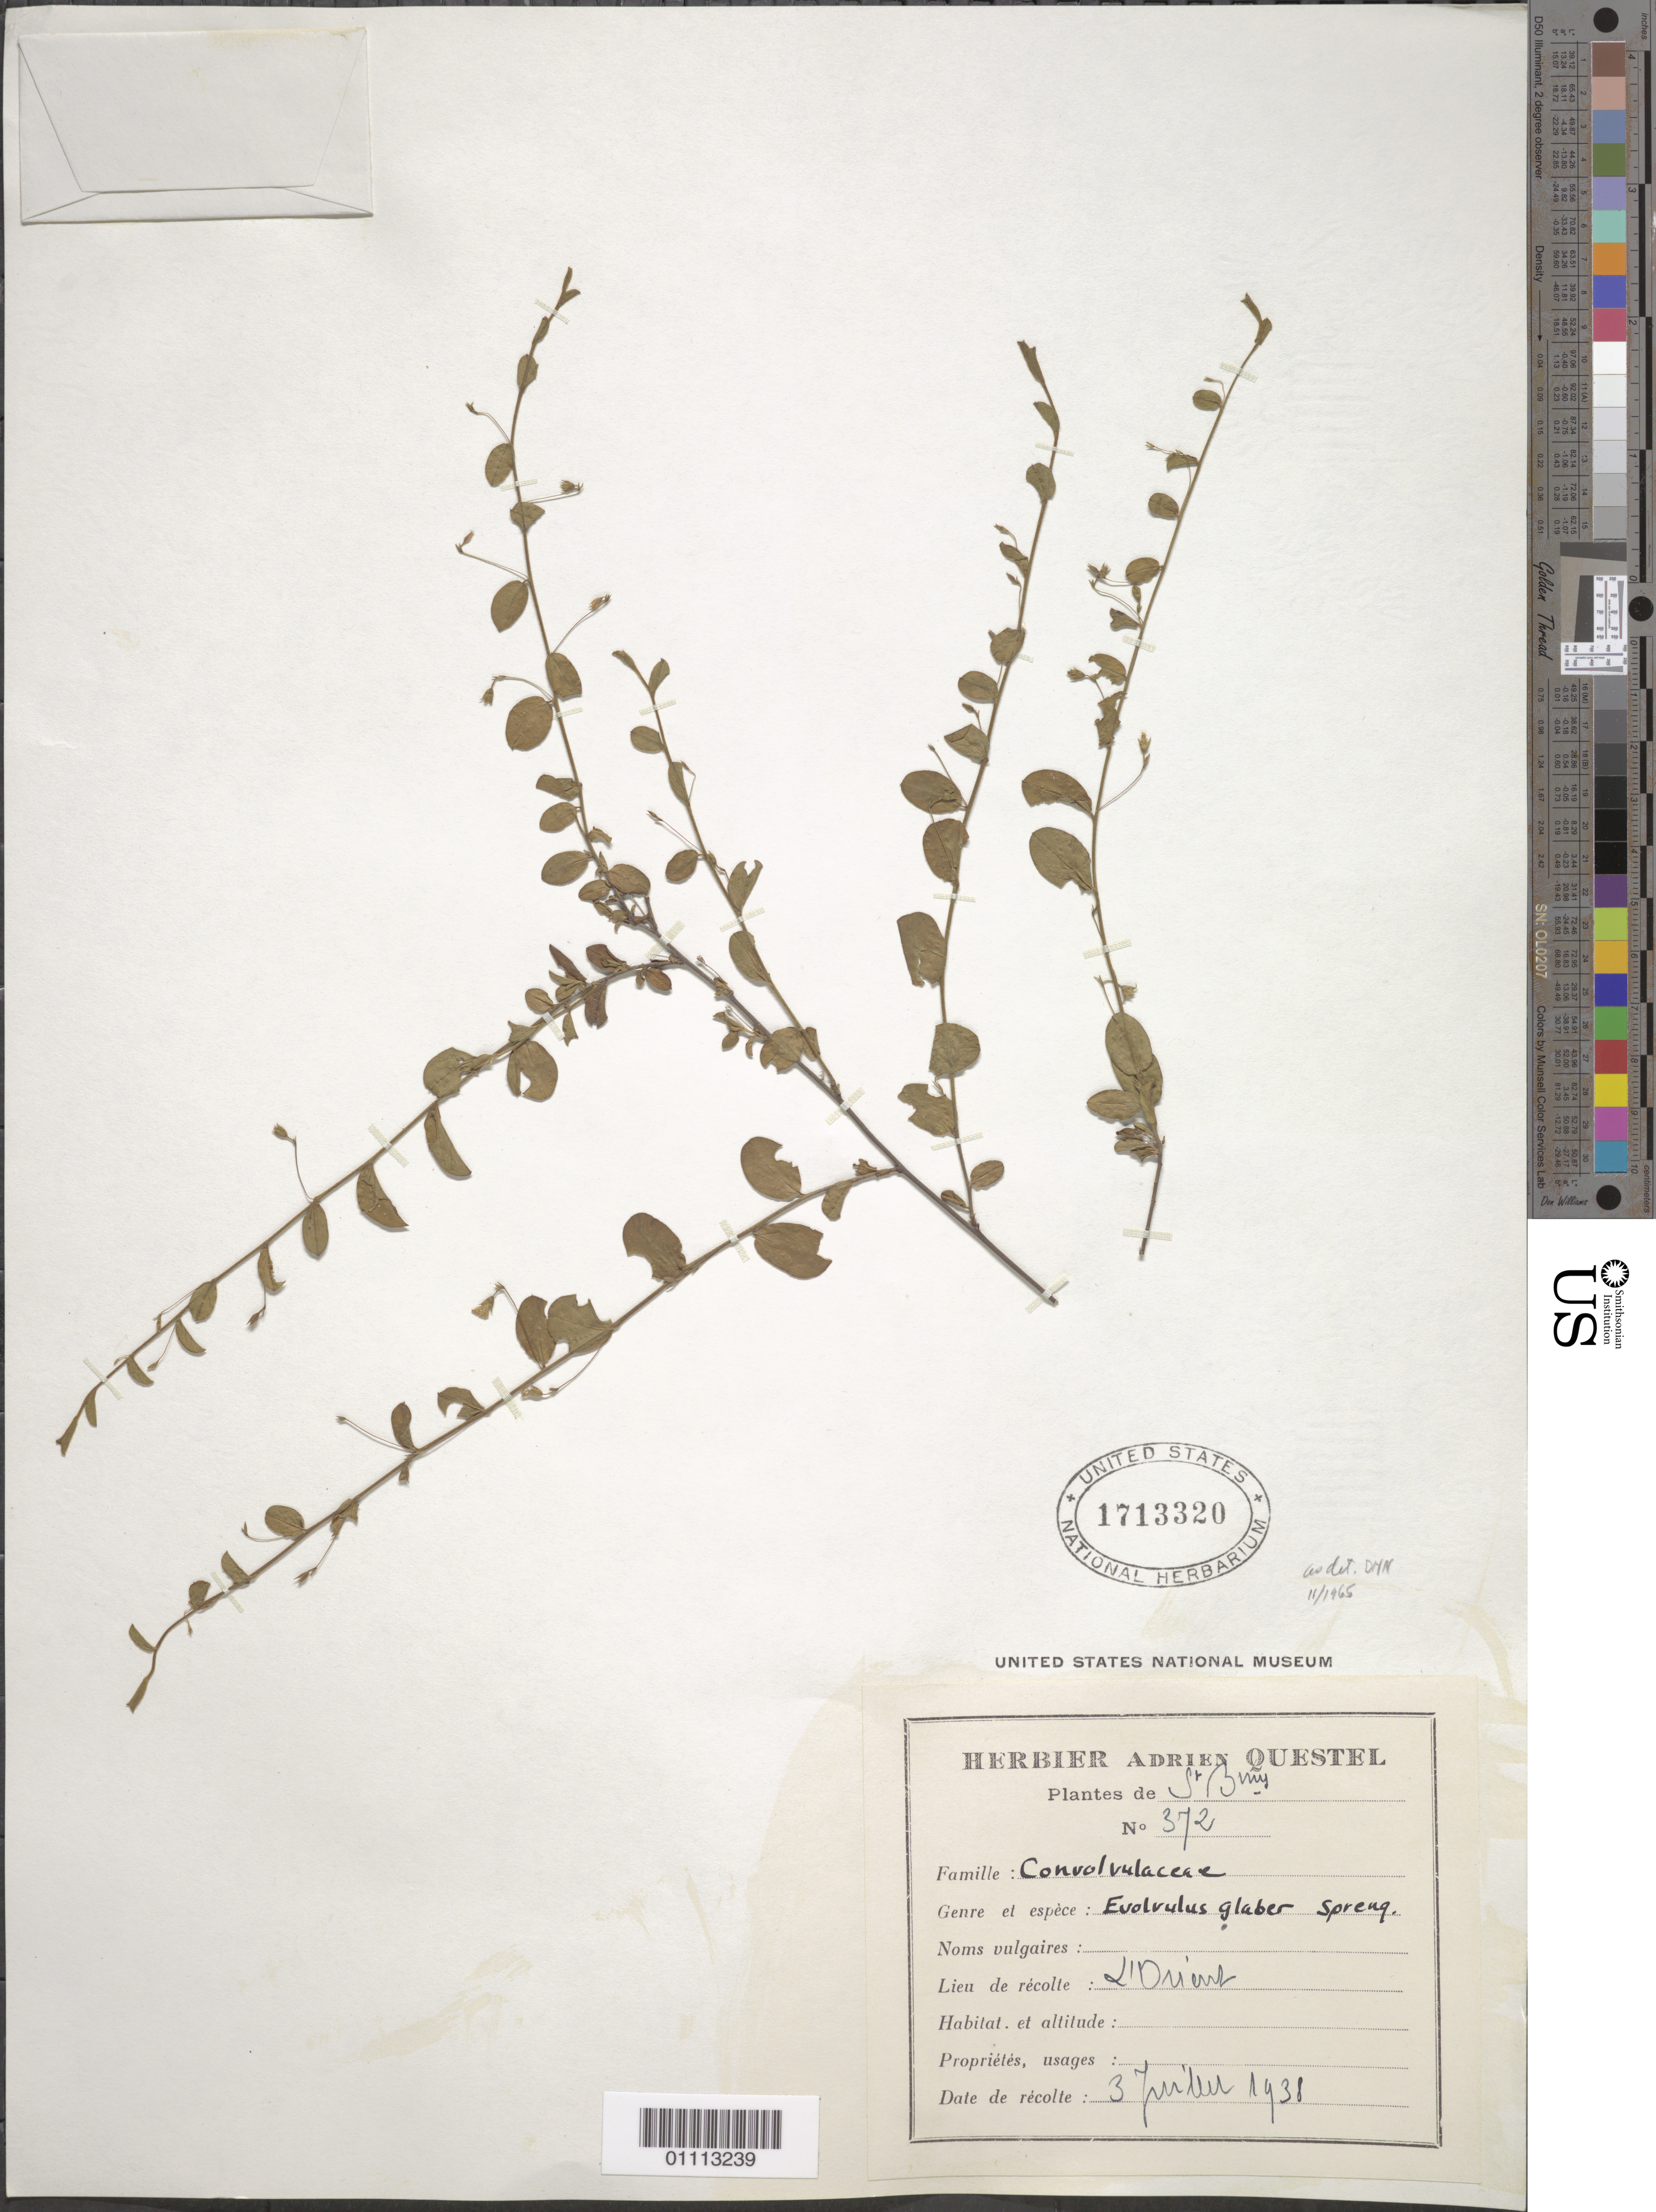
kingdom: Plantae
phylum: Tracheophyta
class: Magnoliopsida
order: Solanales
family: Convolvulaceae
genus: Evolvulus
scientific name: Evolvulus convolvuloides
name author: (Willd. ex Schult.) Stearn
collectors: A. Questel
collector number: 372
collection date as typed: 03 Feb 1938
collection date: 1938-02-03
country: Saint Barthélemy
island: St. Barthélemy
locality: L'Orient.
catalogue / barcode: US 1713320